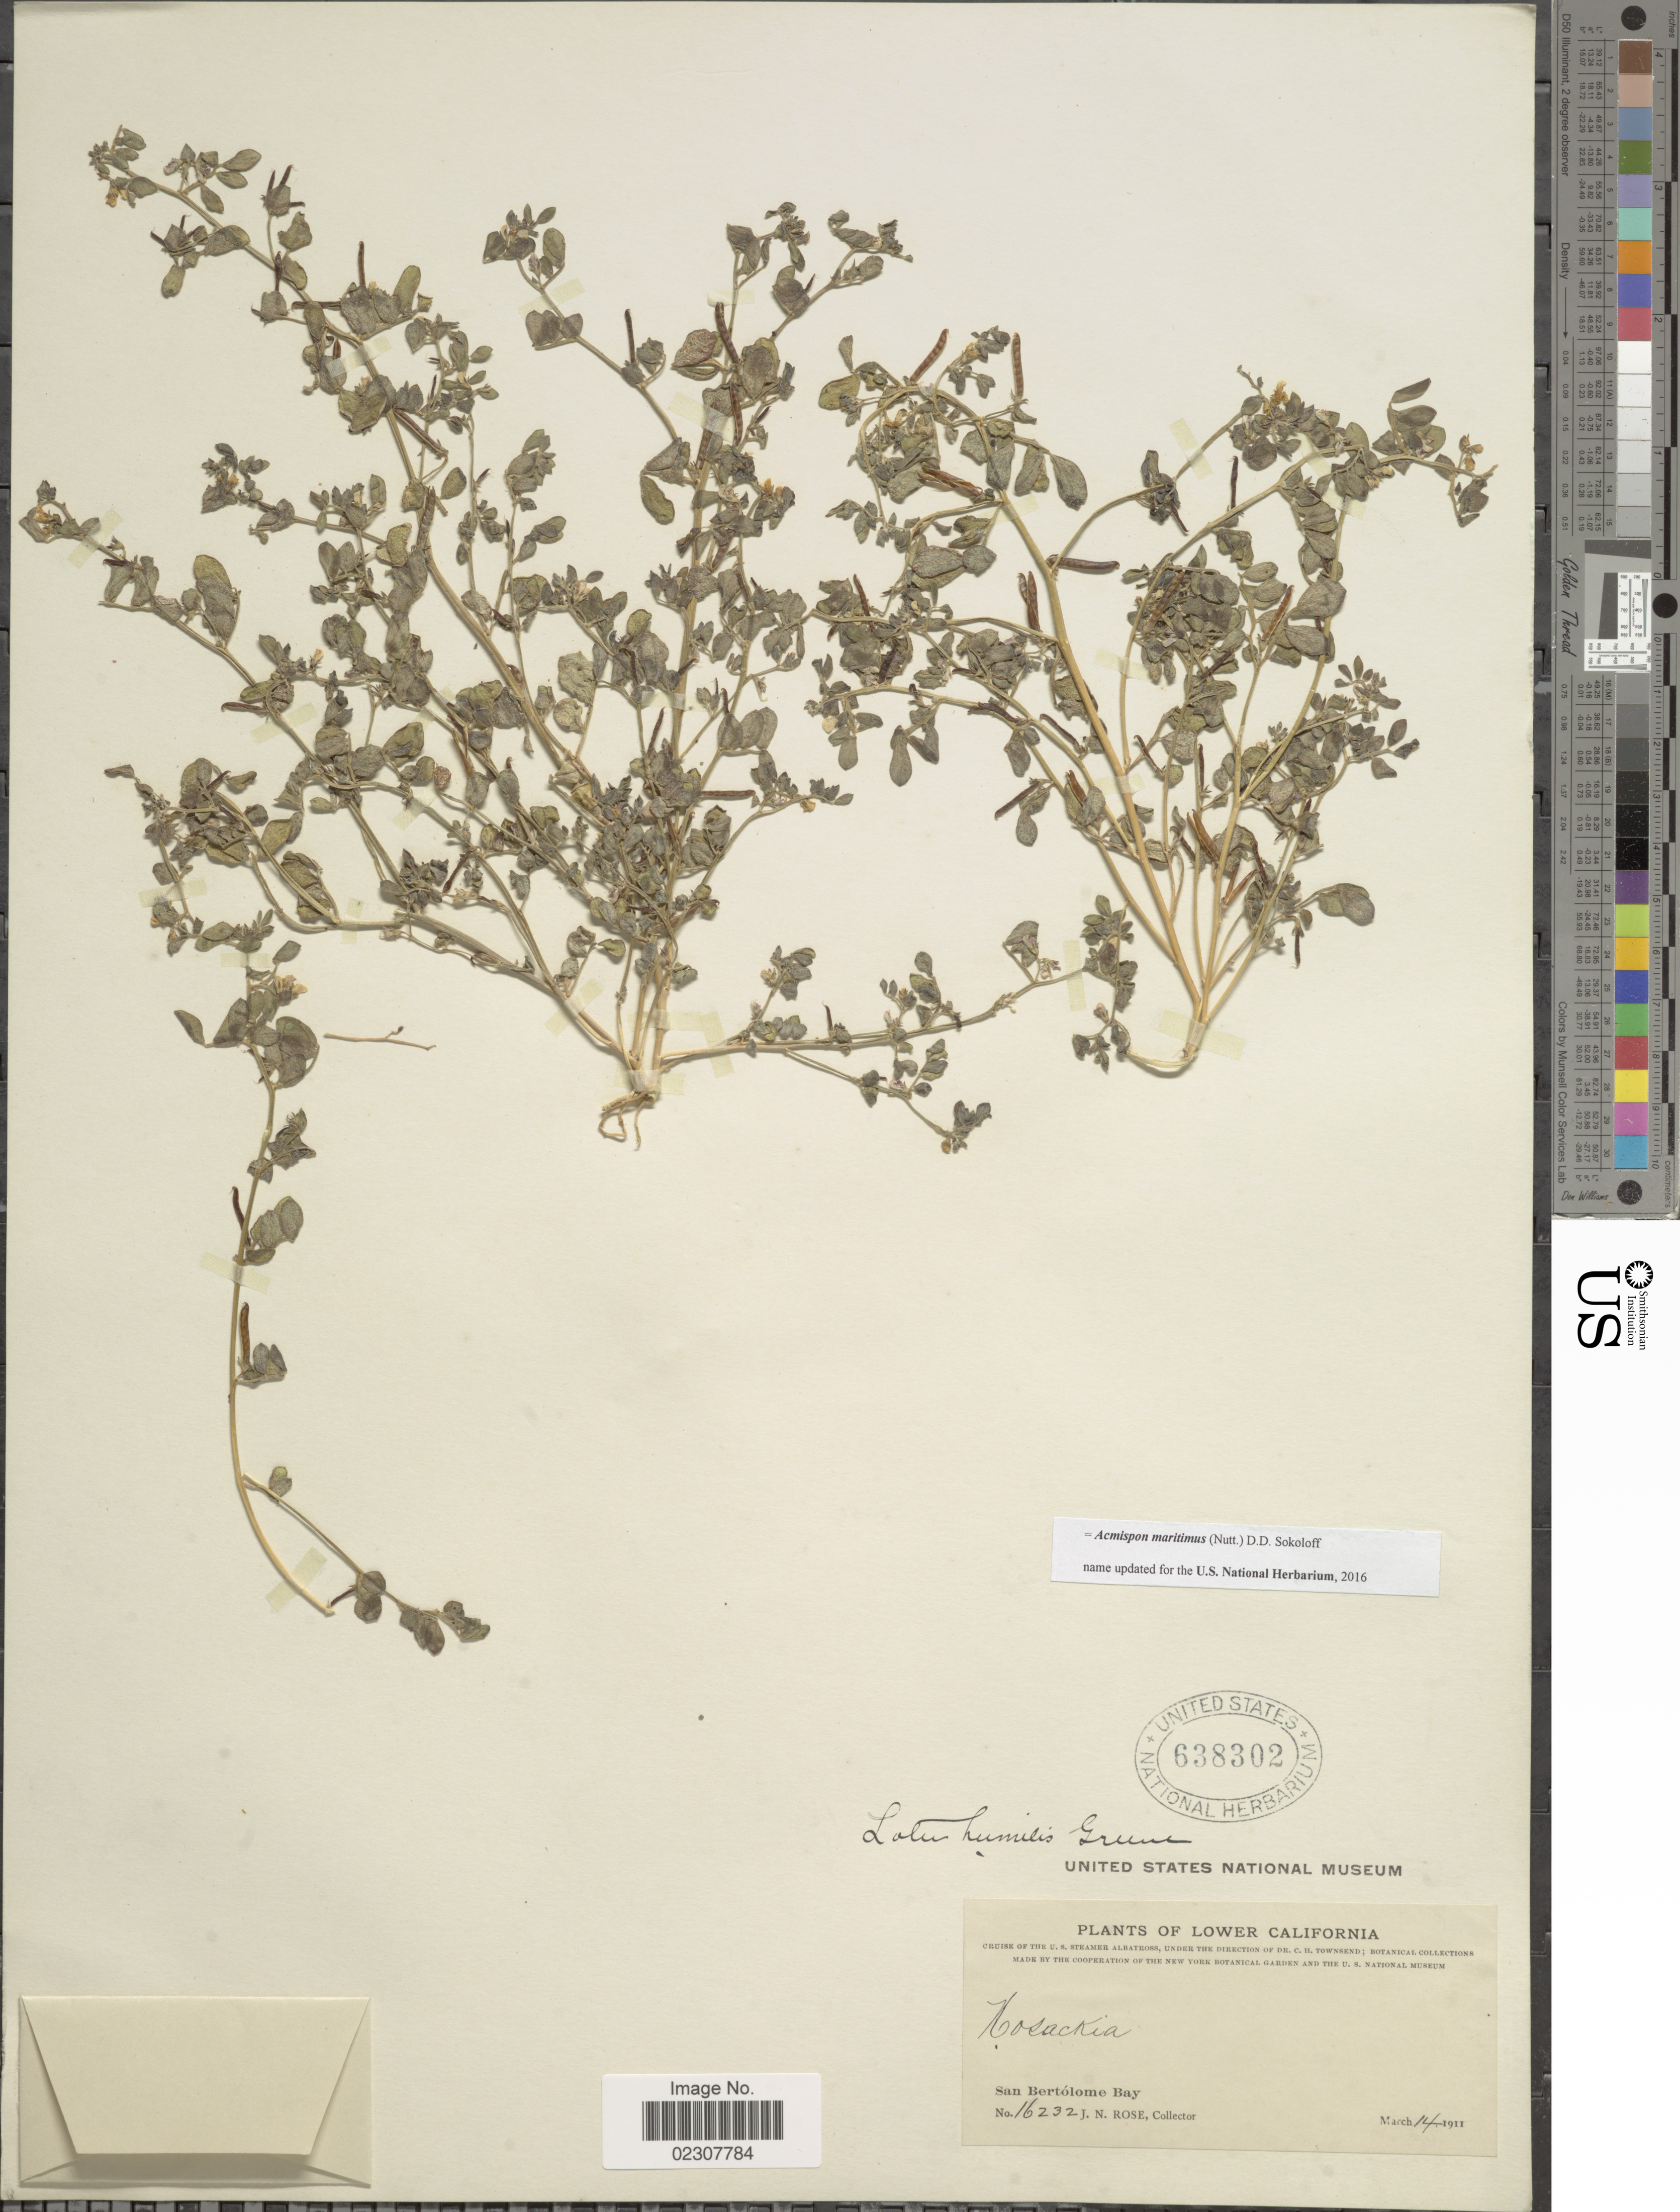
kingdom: Plantae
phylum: Tracheophyta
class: Magnoliopsida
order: Fabales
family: Fabaceae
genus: Acmispon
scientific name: Acmispon maritimus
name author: (Nutt.) D.D. Sokoloff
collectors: J. N. Rose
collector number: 16232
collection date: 1911-03-14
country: Mexico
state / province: Baja California Sur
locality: Lower California, San Bertolome Bay.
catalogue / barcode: US 638302